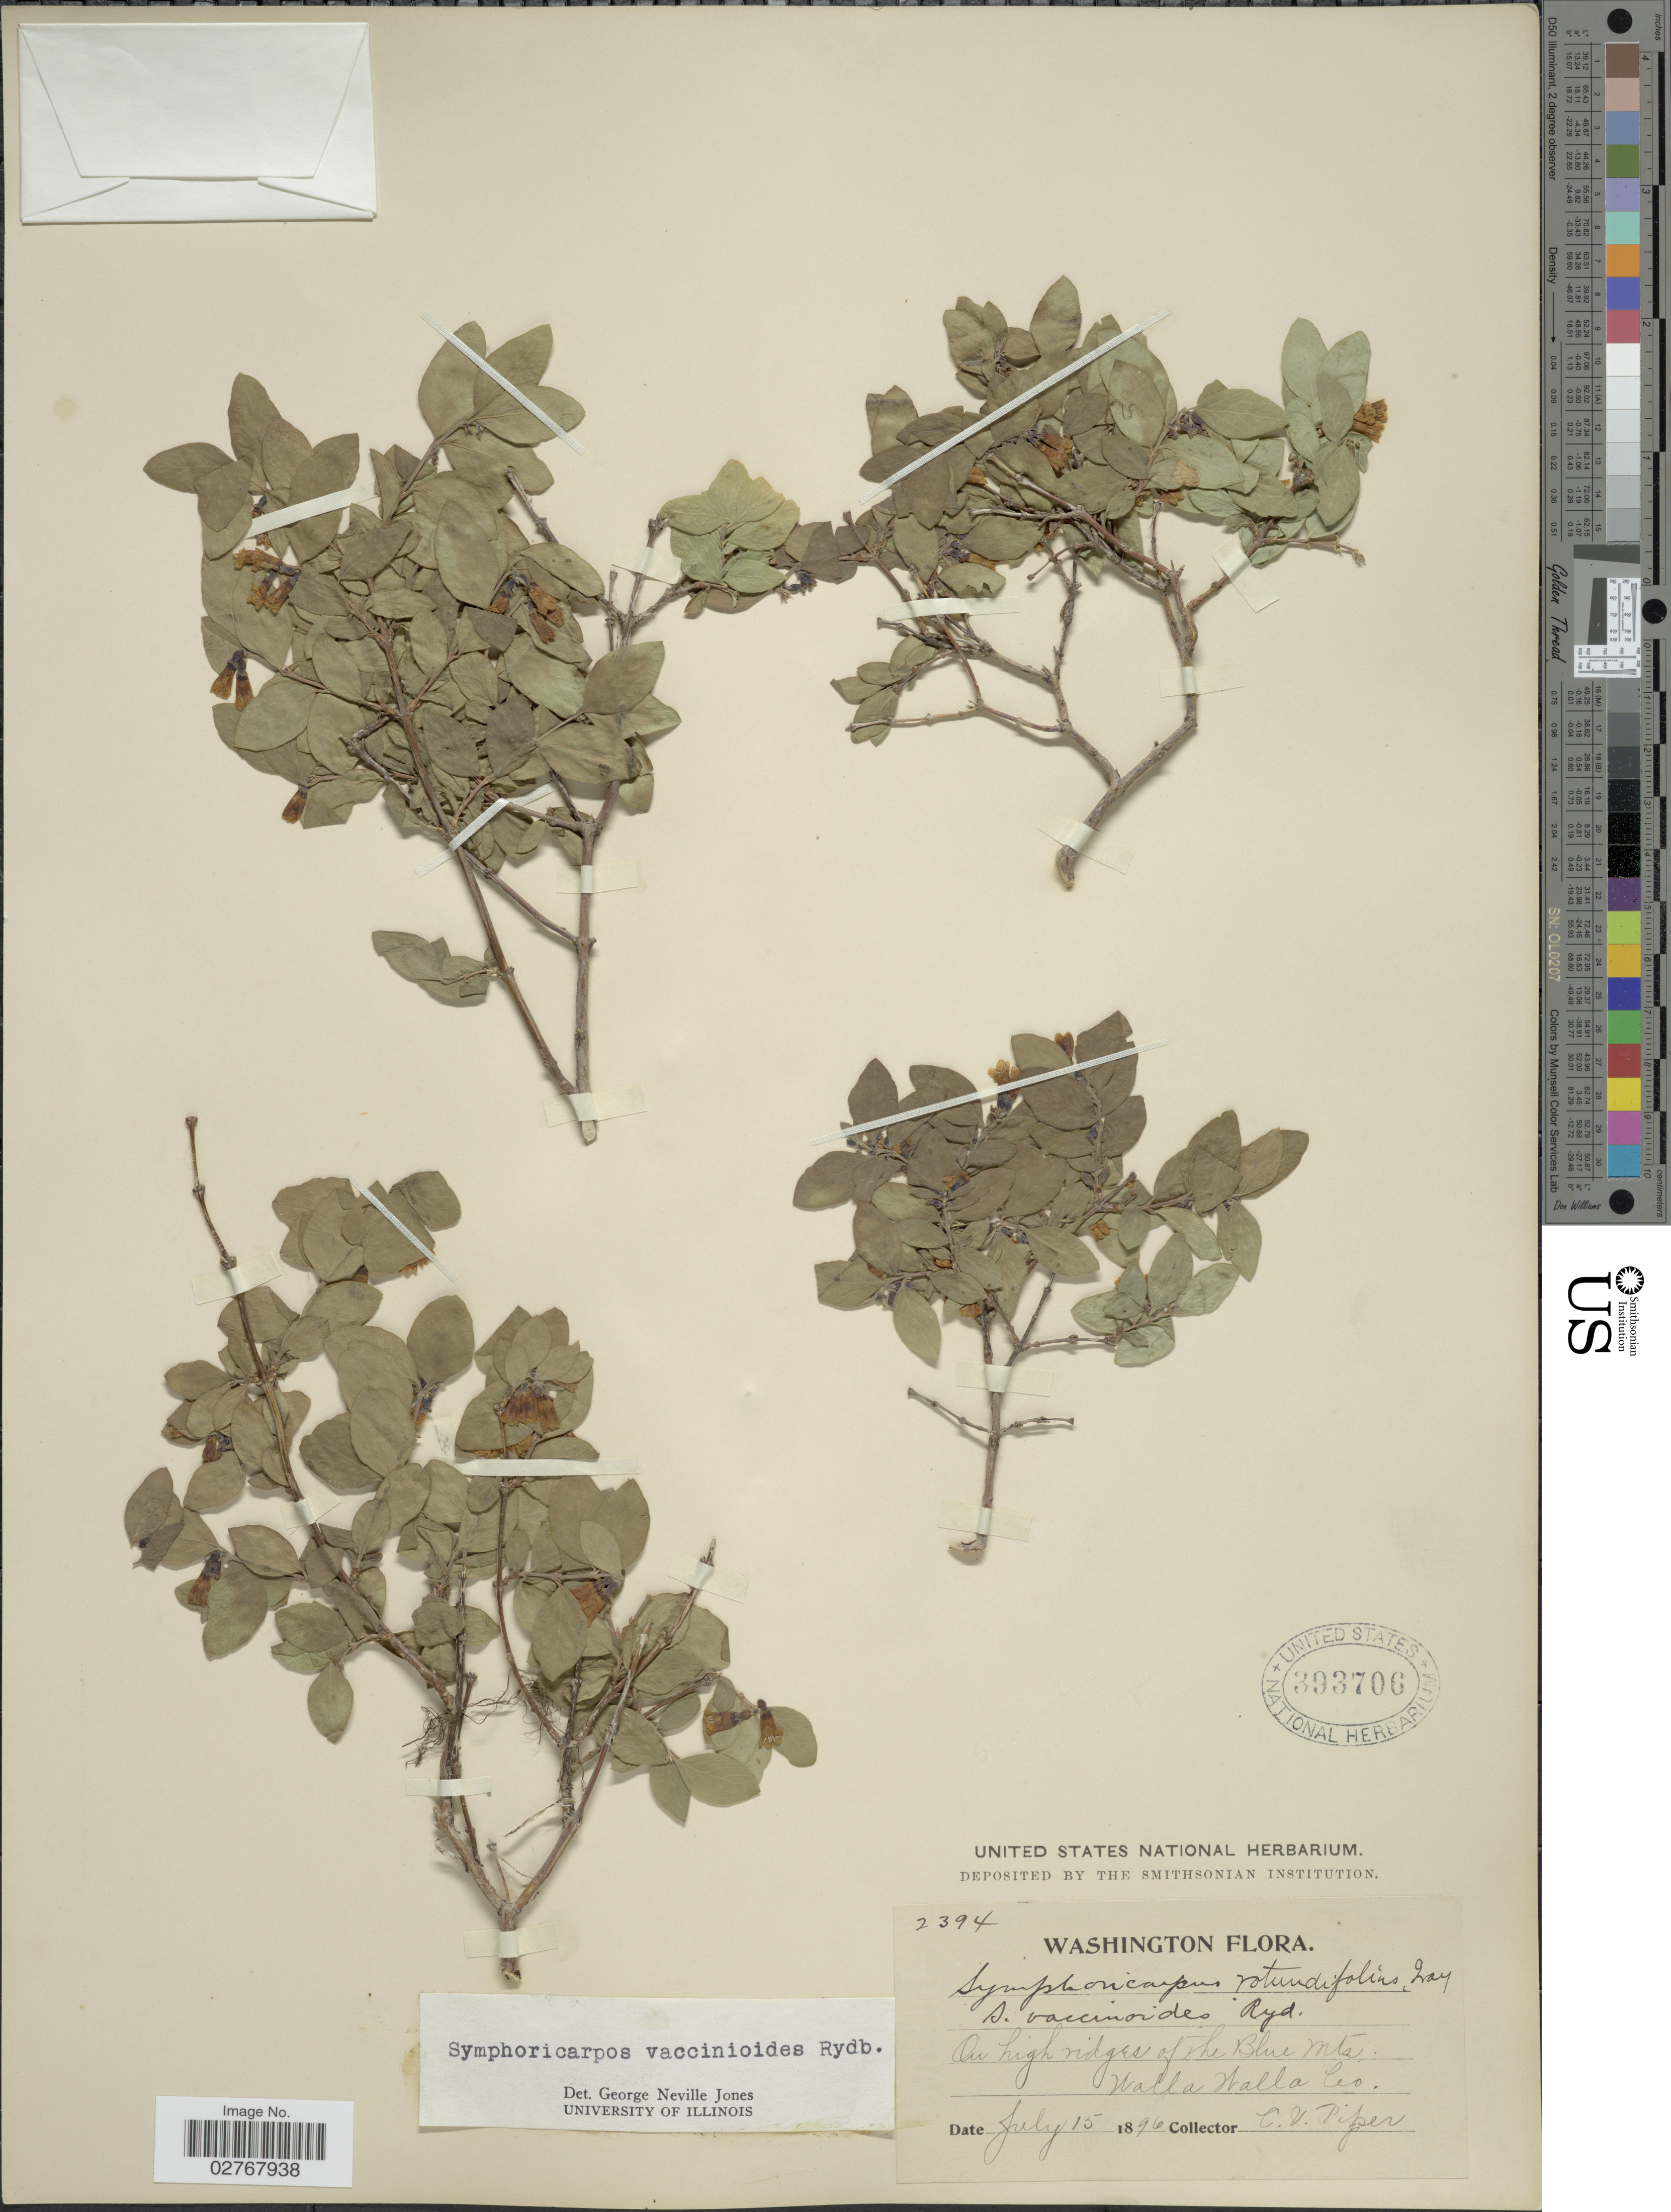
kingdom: Plantae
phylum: Tracheophyta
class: Magnoliopsida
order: Dipsacales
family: Caprifoliaceae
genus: Symphoricarpos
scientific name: Symphoricarpos vaccinioides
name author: Rydb.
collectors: C. V. Piper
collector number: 2394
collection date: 1896-07-15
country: United States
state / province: Washington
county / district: Walla Walla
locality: On high ridges of the Blue Mts., Walla Walla Co.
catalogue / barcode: US 393706